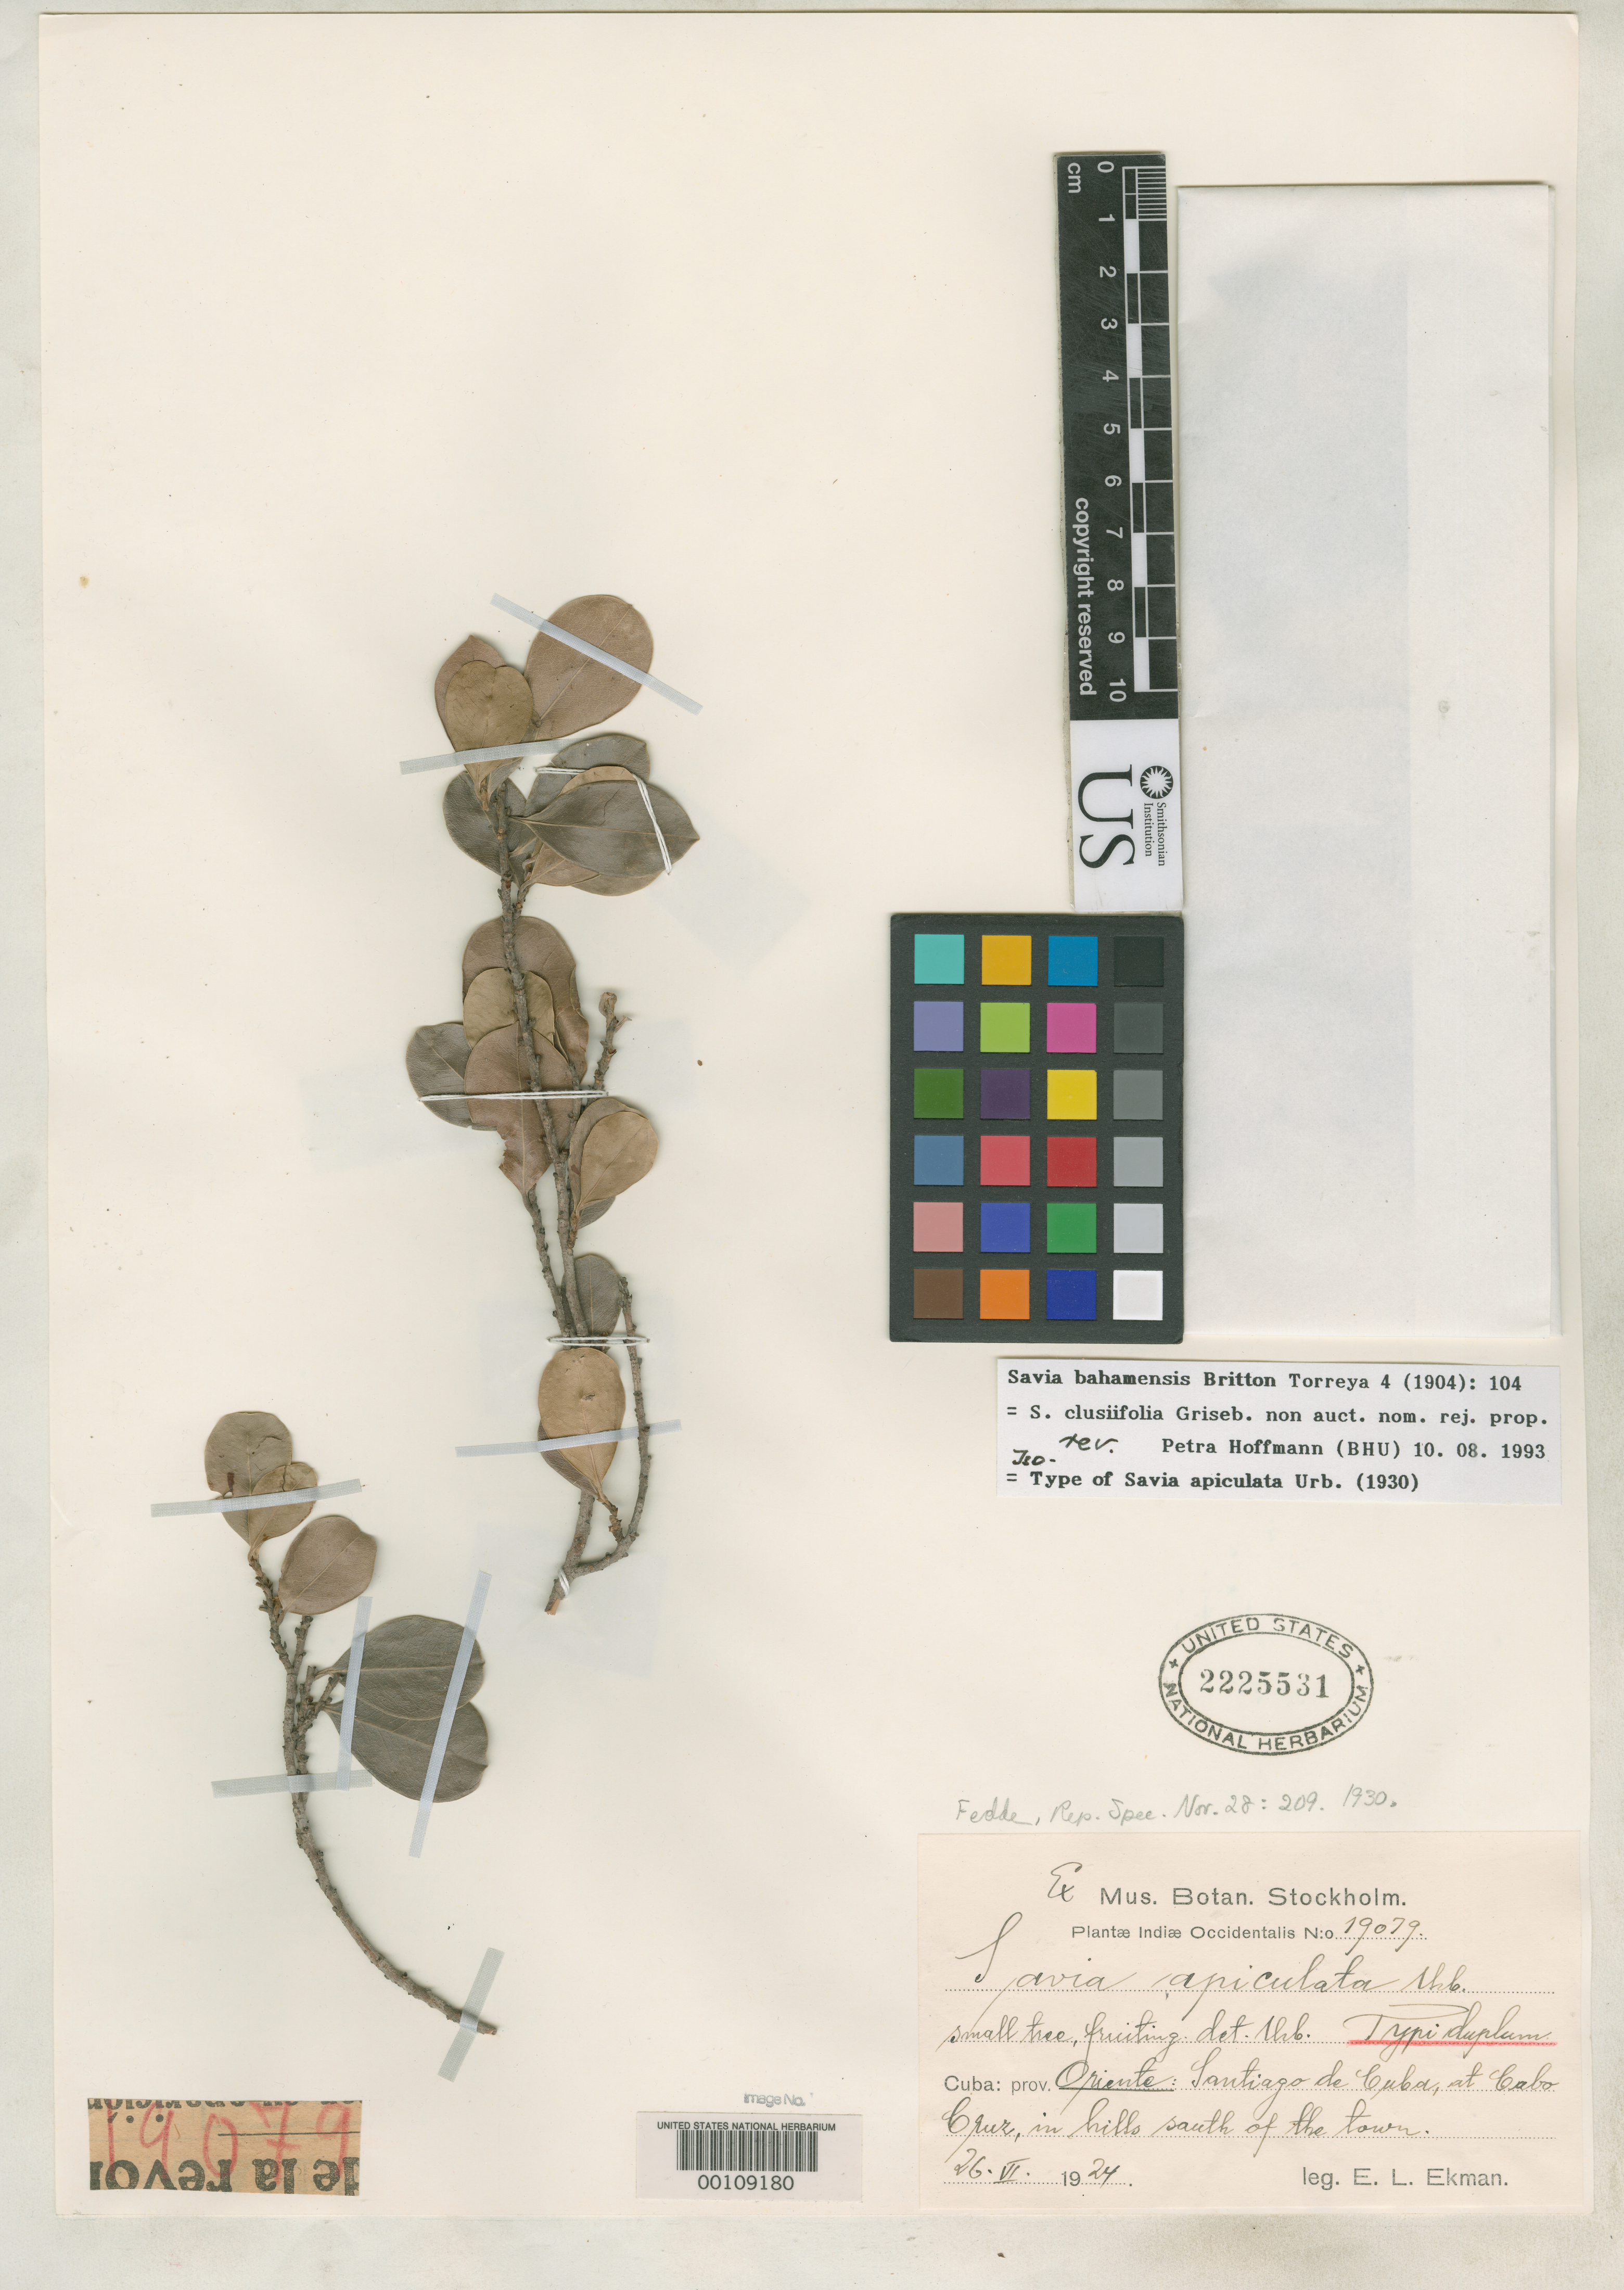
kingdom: Plantae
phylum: Tracheophyta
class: Magnoliopsida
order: Malpighiales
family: Phyllanthaceae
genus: Savia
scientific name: Savia apiculata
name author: Urb.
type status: Isotype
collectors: E. L. Ekman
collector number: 19079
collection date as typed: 26 Jun 1924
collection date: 1924-06-26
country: Cuba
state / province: Oriente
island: Greater Antilles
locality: Santiago de Cuba, at Cabo Cruz, hills S of town.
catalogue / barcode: US 2225531